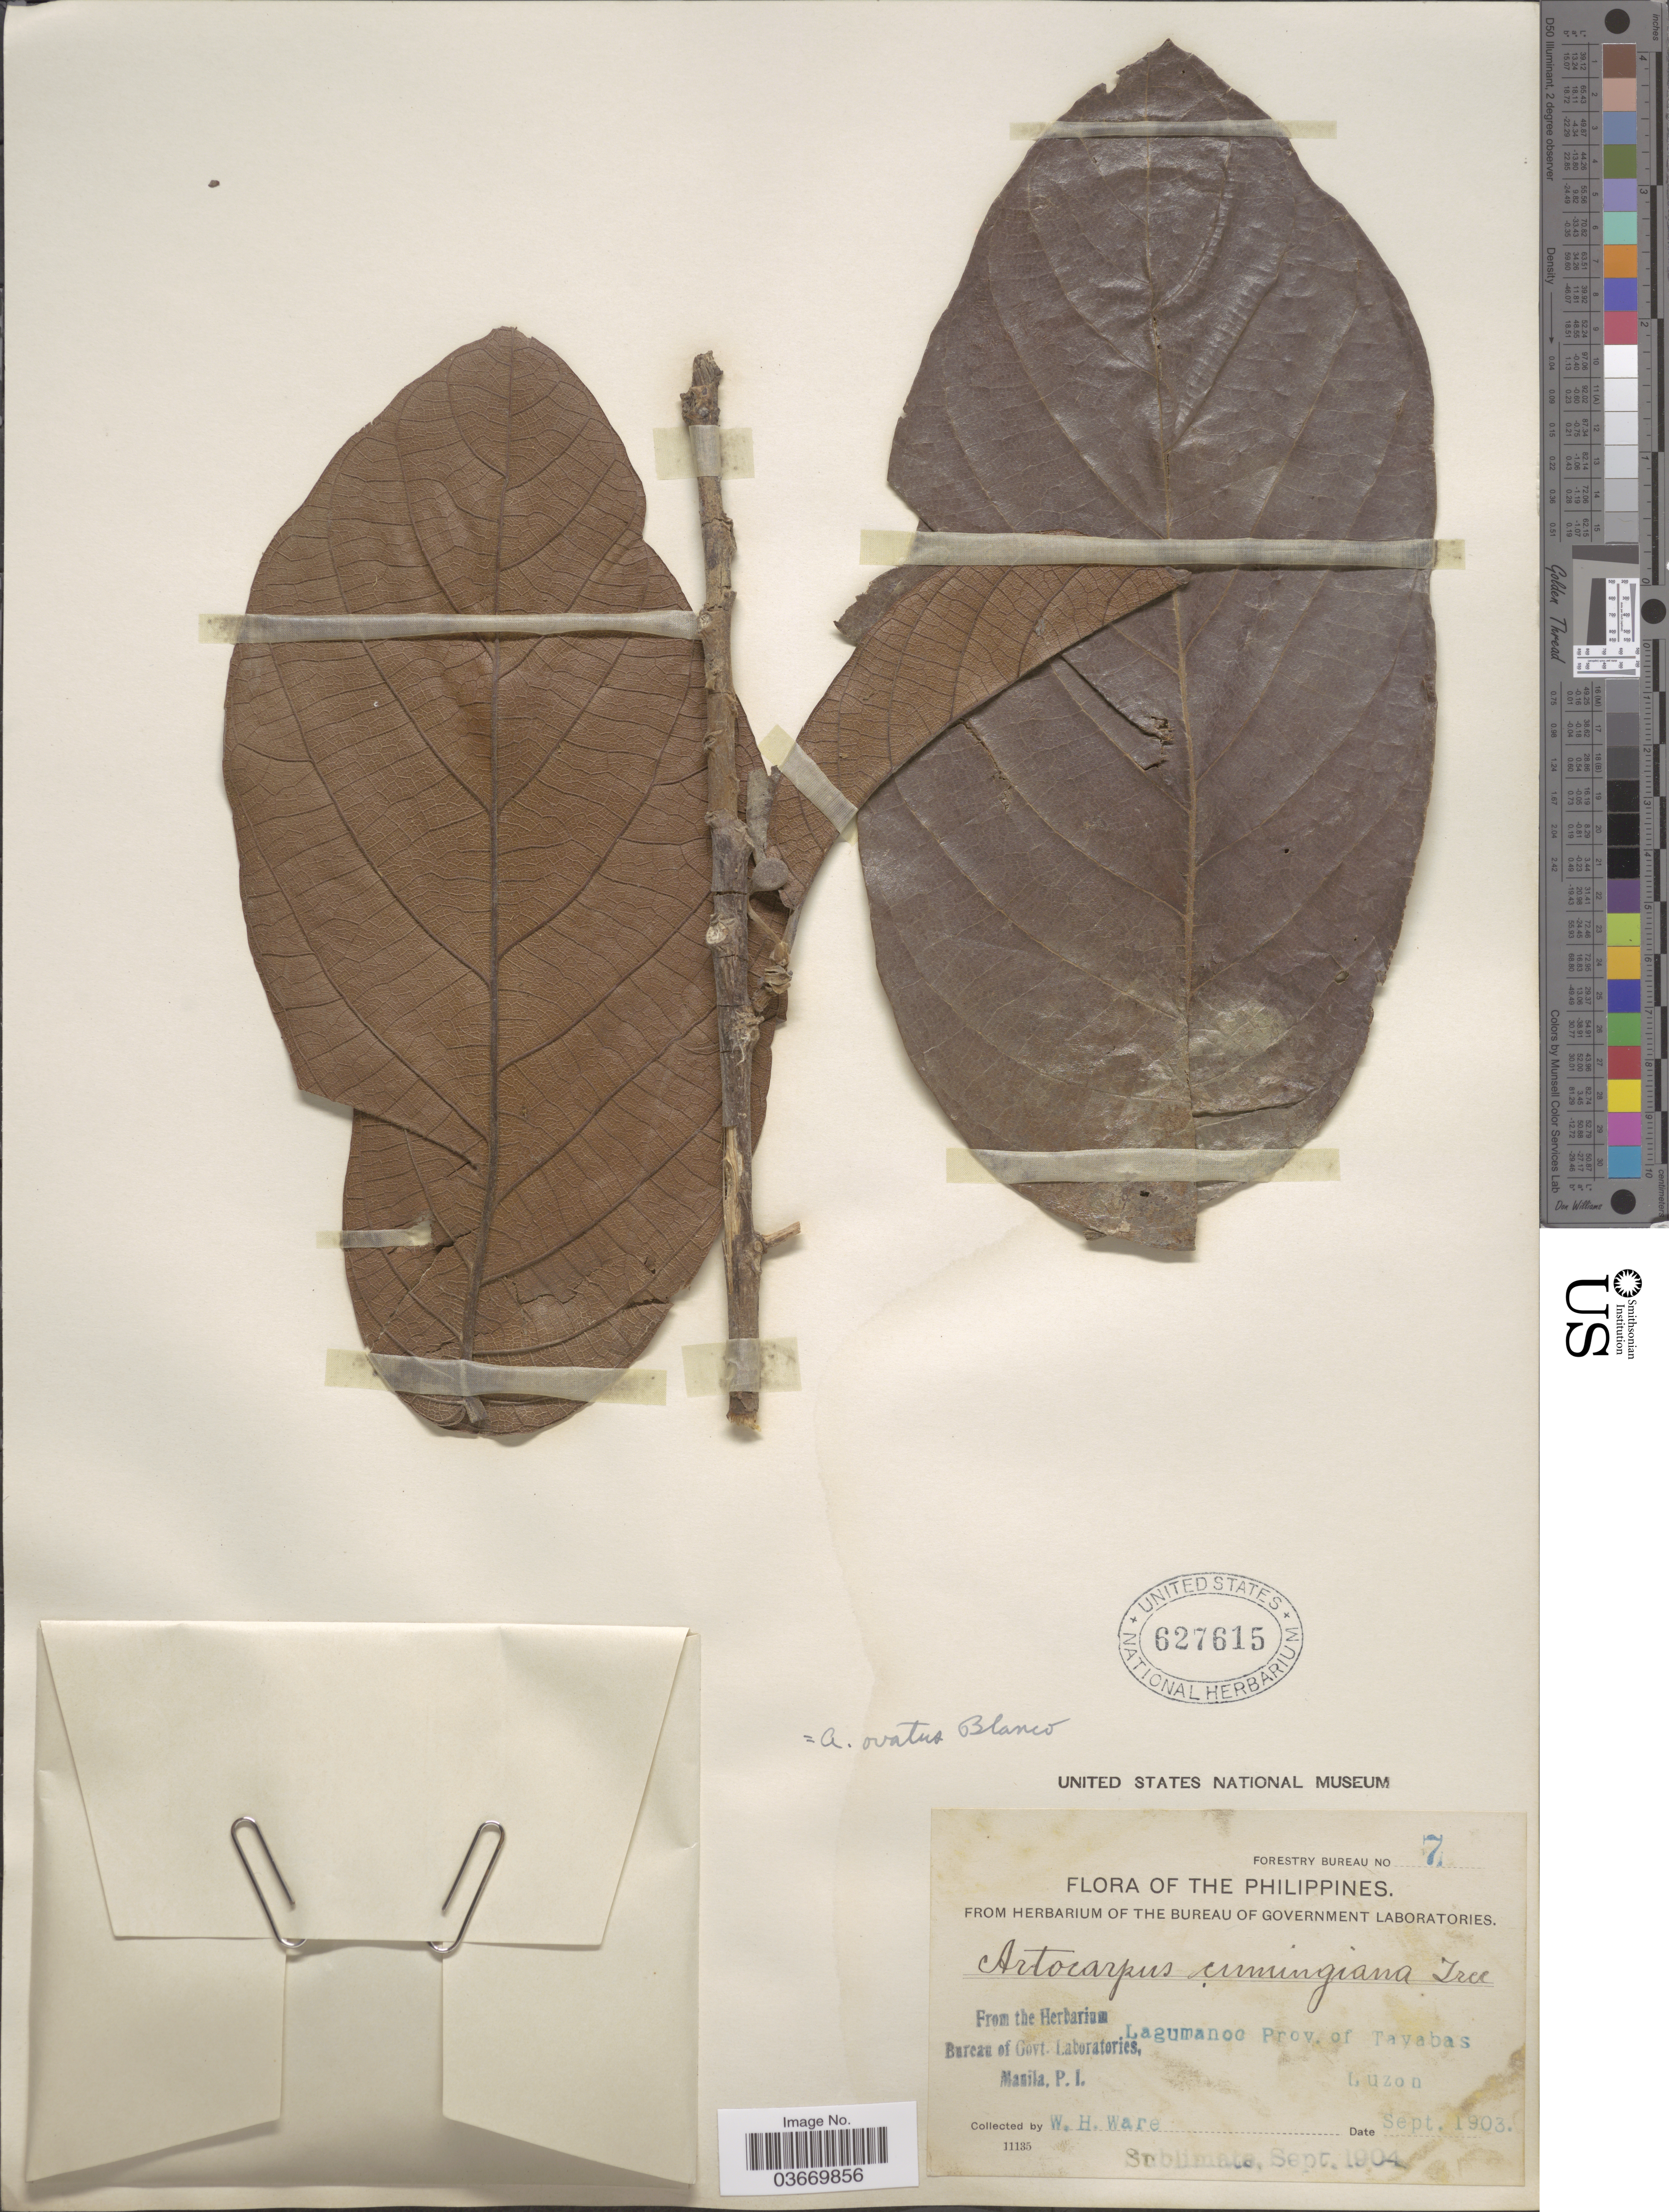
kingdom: Plantae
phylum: Tracheophyta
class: Magnoliopsida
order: Rosales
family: Moraceae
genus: Artocarpus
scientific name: Artocarpus ovatus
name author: Blanco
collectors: W. Ware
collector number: Forestry Bureau 7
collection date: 1903-09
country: Philippines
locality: Lagumanoc Prov. of Tayabas, Luzon.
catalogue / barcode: US 627615